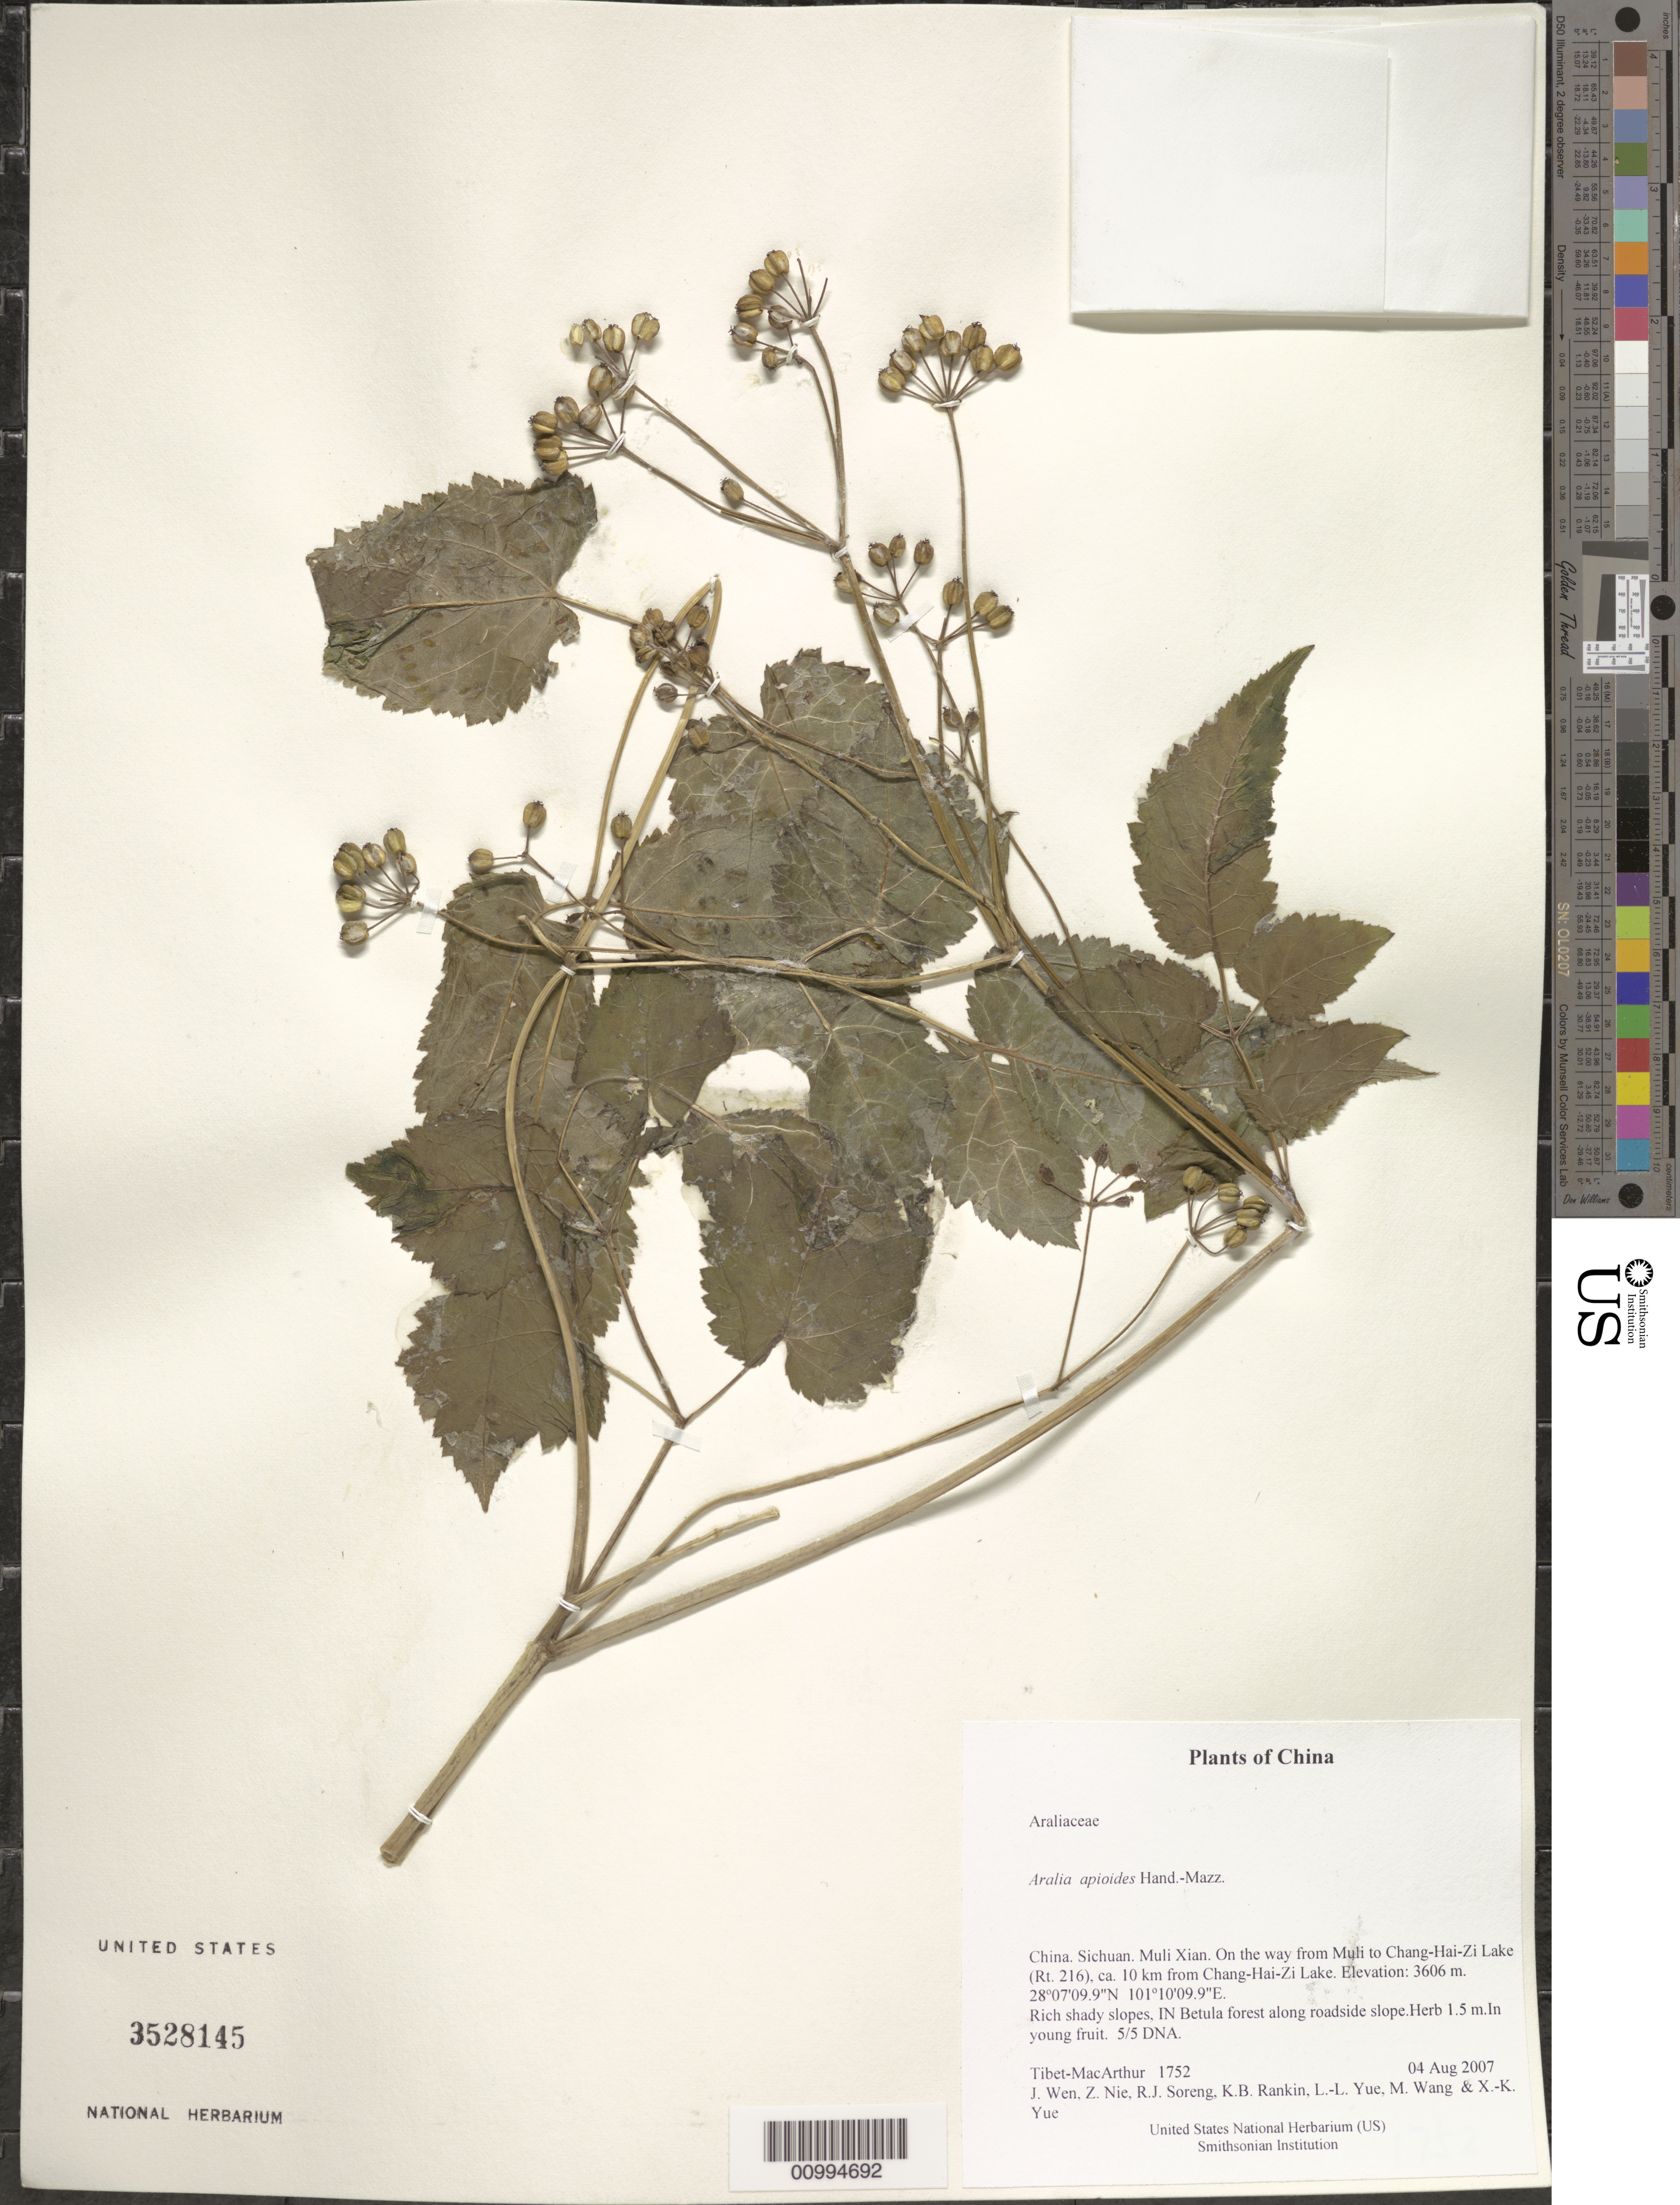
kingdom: Plantae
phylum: Tracheophyta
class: Magnoliopsida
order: Apiales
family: Araliaceae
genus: Aralia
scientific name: Aralia apioides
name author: Hand.-Mazz.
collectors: Tibet-MacArthur, J. Wen, Z. Nie, R. J. Soreng, K. Rankin, L. Yue, M. Wang & X. Yue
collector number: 1752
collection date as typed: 04 Aug 2007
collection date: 2007-08-04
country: China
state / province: Sichuan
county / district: Muli Xian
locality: On the way from Muli to Chang-Hai-Zi Lake (Rt. 216), ca. 10 km from Chang-Hai-Zi Lake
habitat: Rich shady slopes, IN Betula forest along roadside slope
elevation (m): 3606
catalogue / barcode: US 3528145